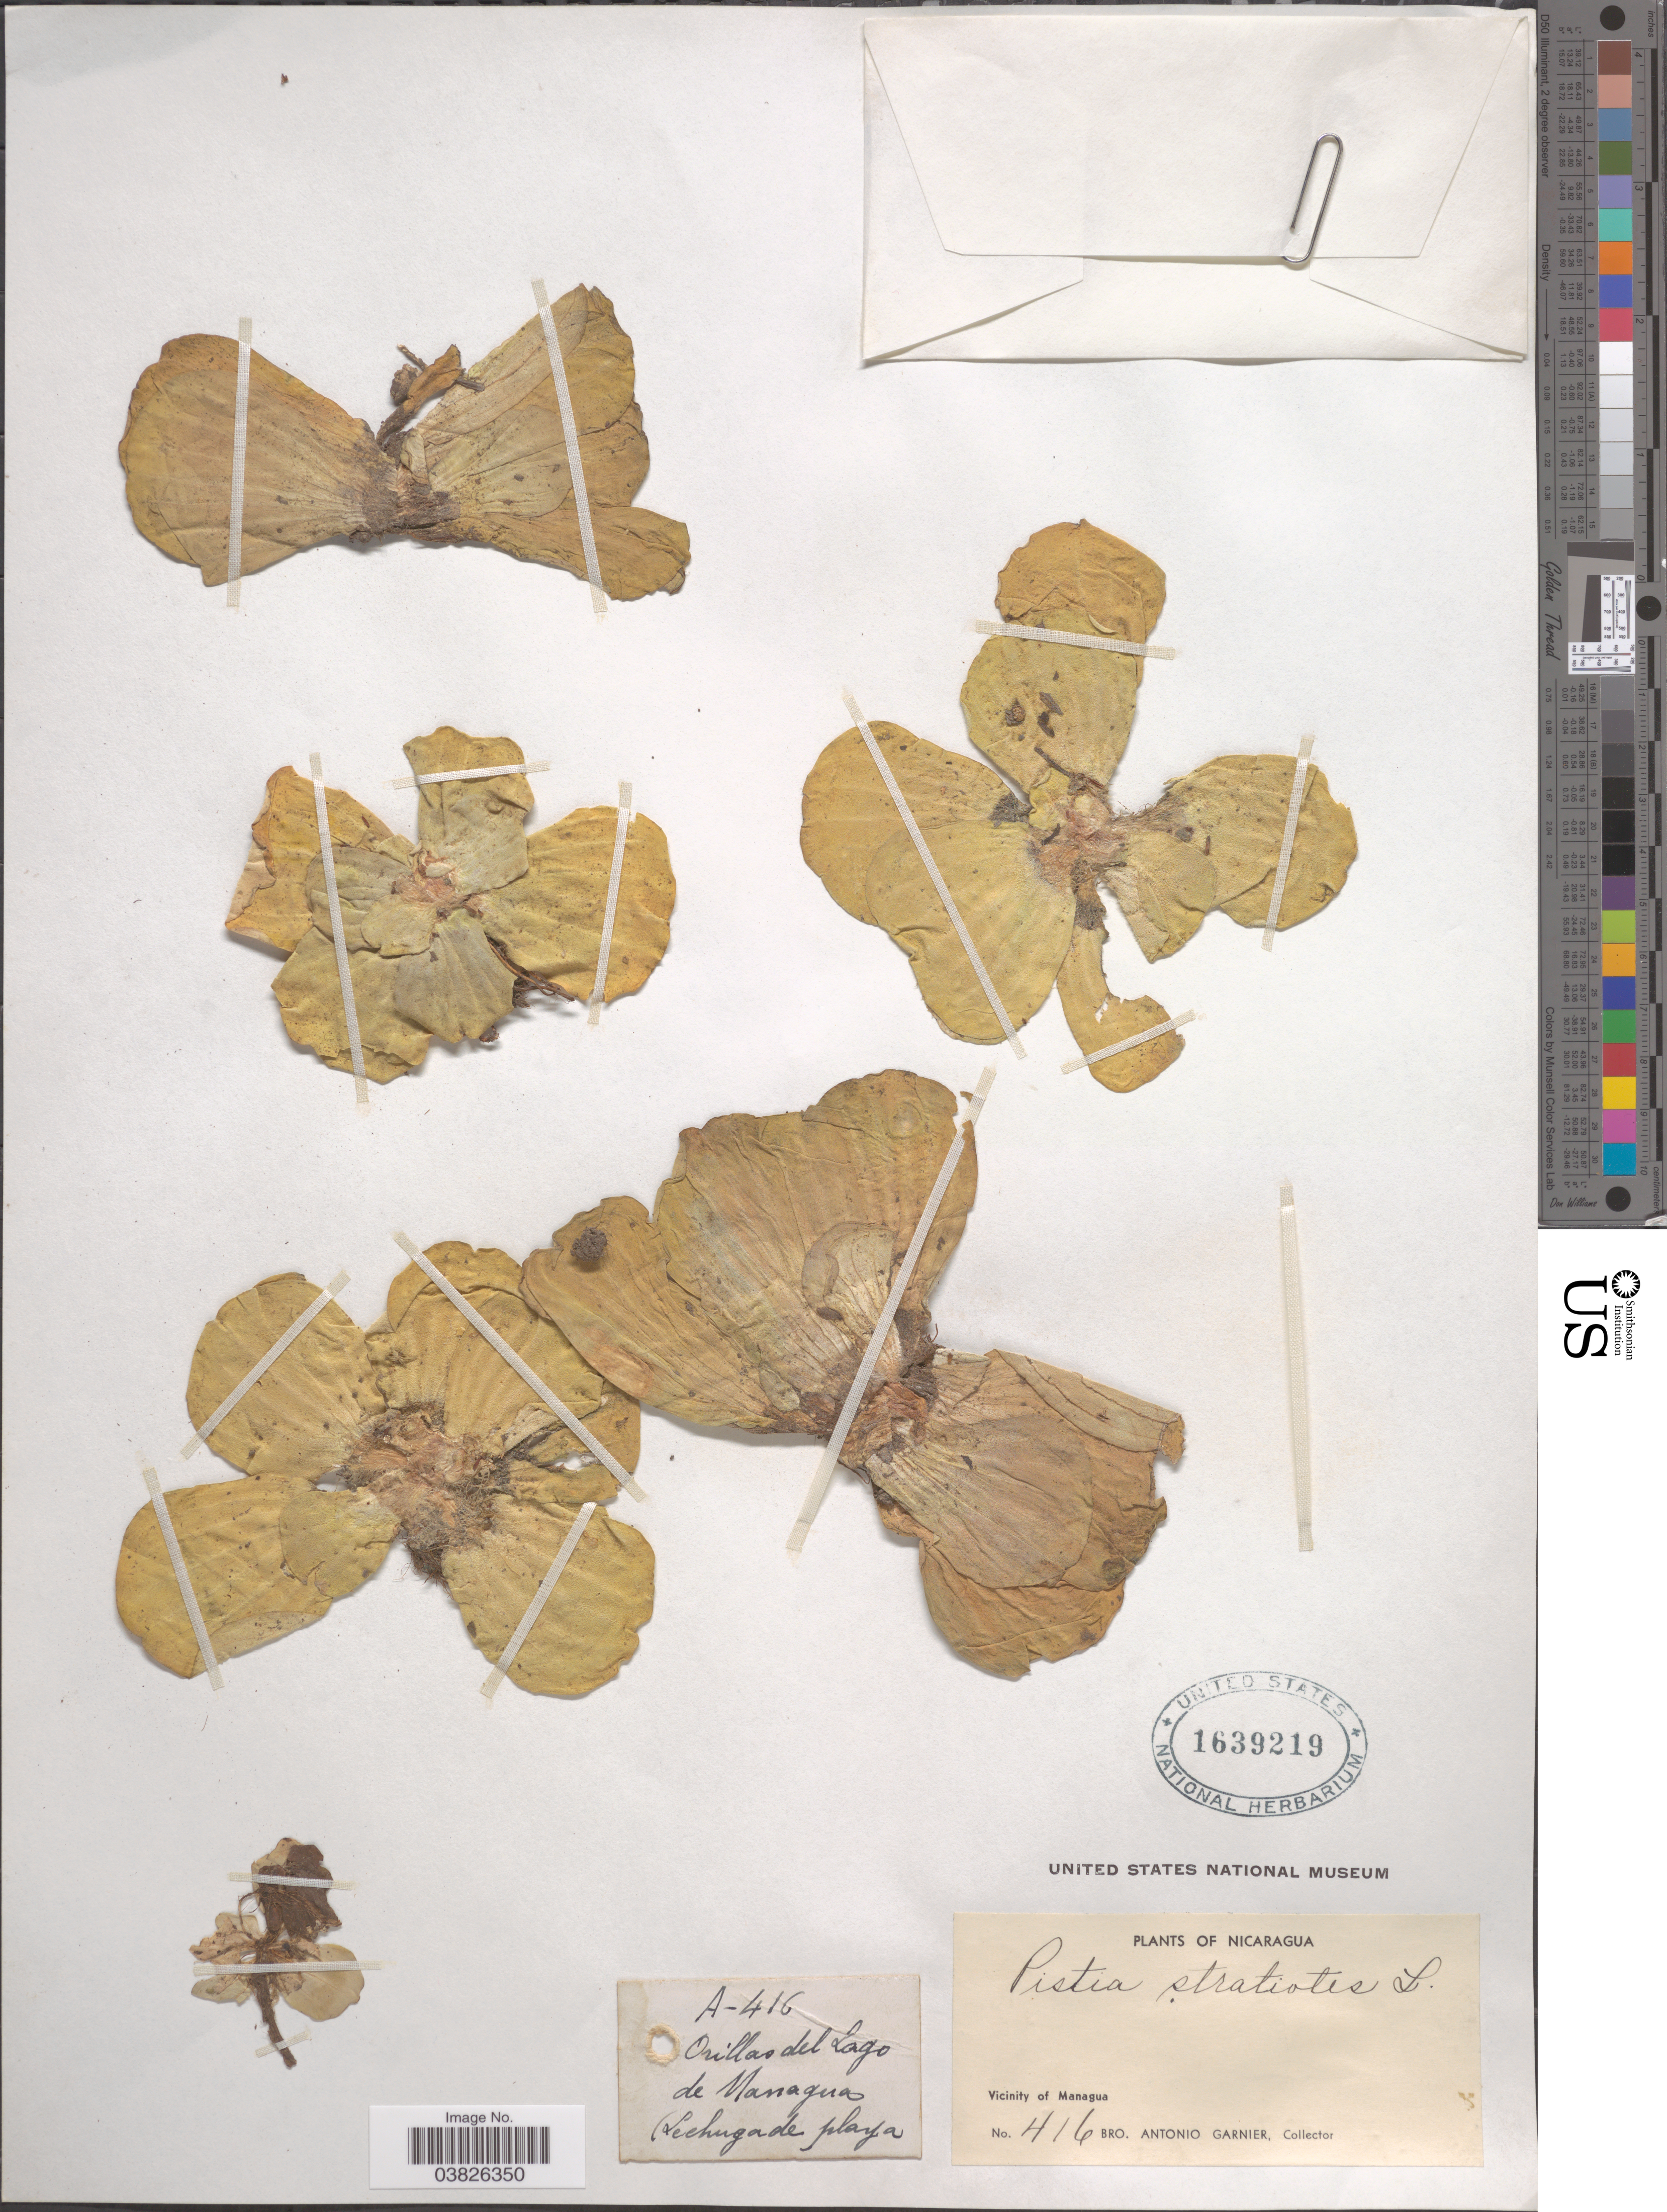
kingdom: Plantae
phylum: Tracheophyta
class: Liliopsida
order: Alismatales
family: Araceae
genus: Pistia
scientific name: Pistia stratiotes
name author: L.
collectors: Bro. A. Garnier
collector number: A416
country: Nicaragua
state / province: Managua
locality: Orillas del Lago de Managua. Vicinity of Managua.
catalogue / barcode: US 1639219